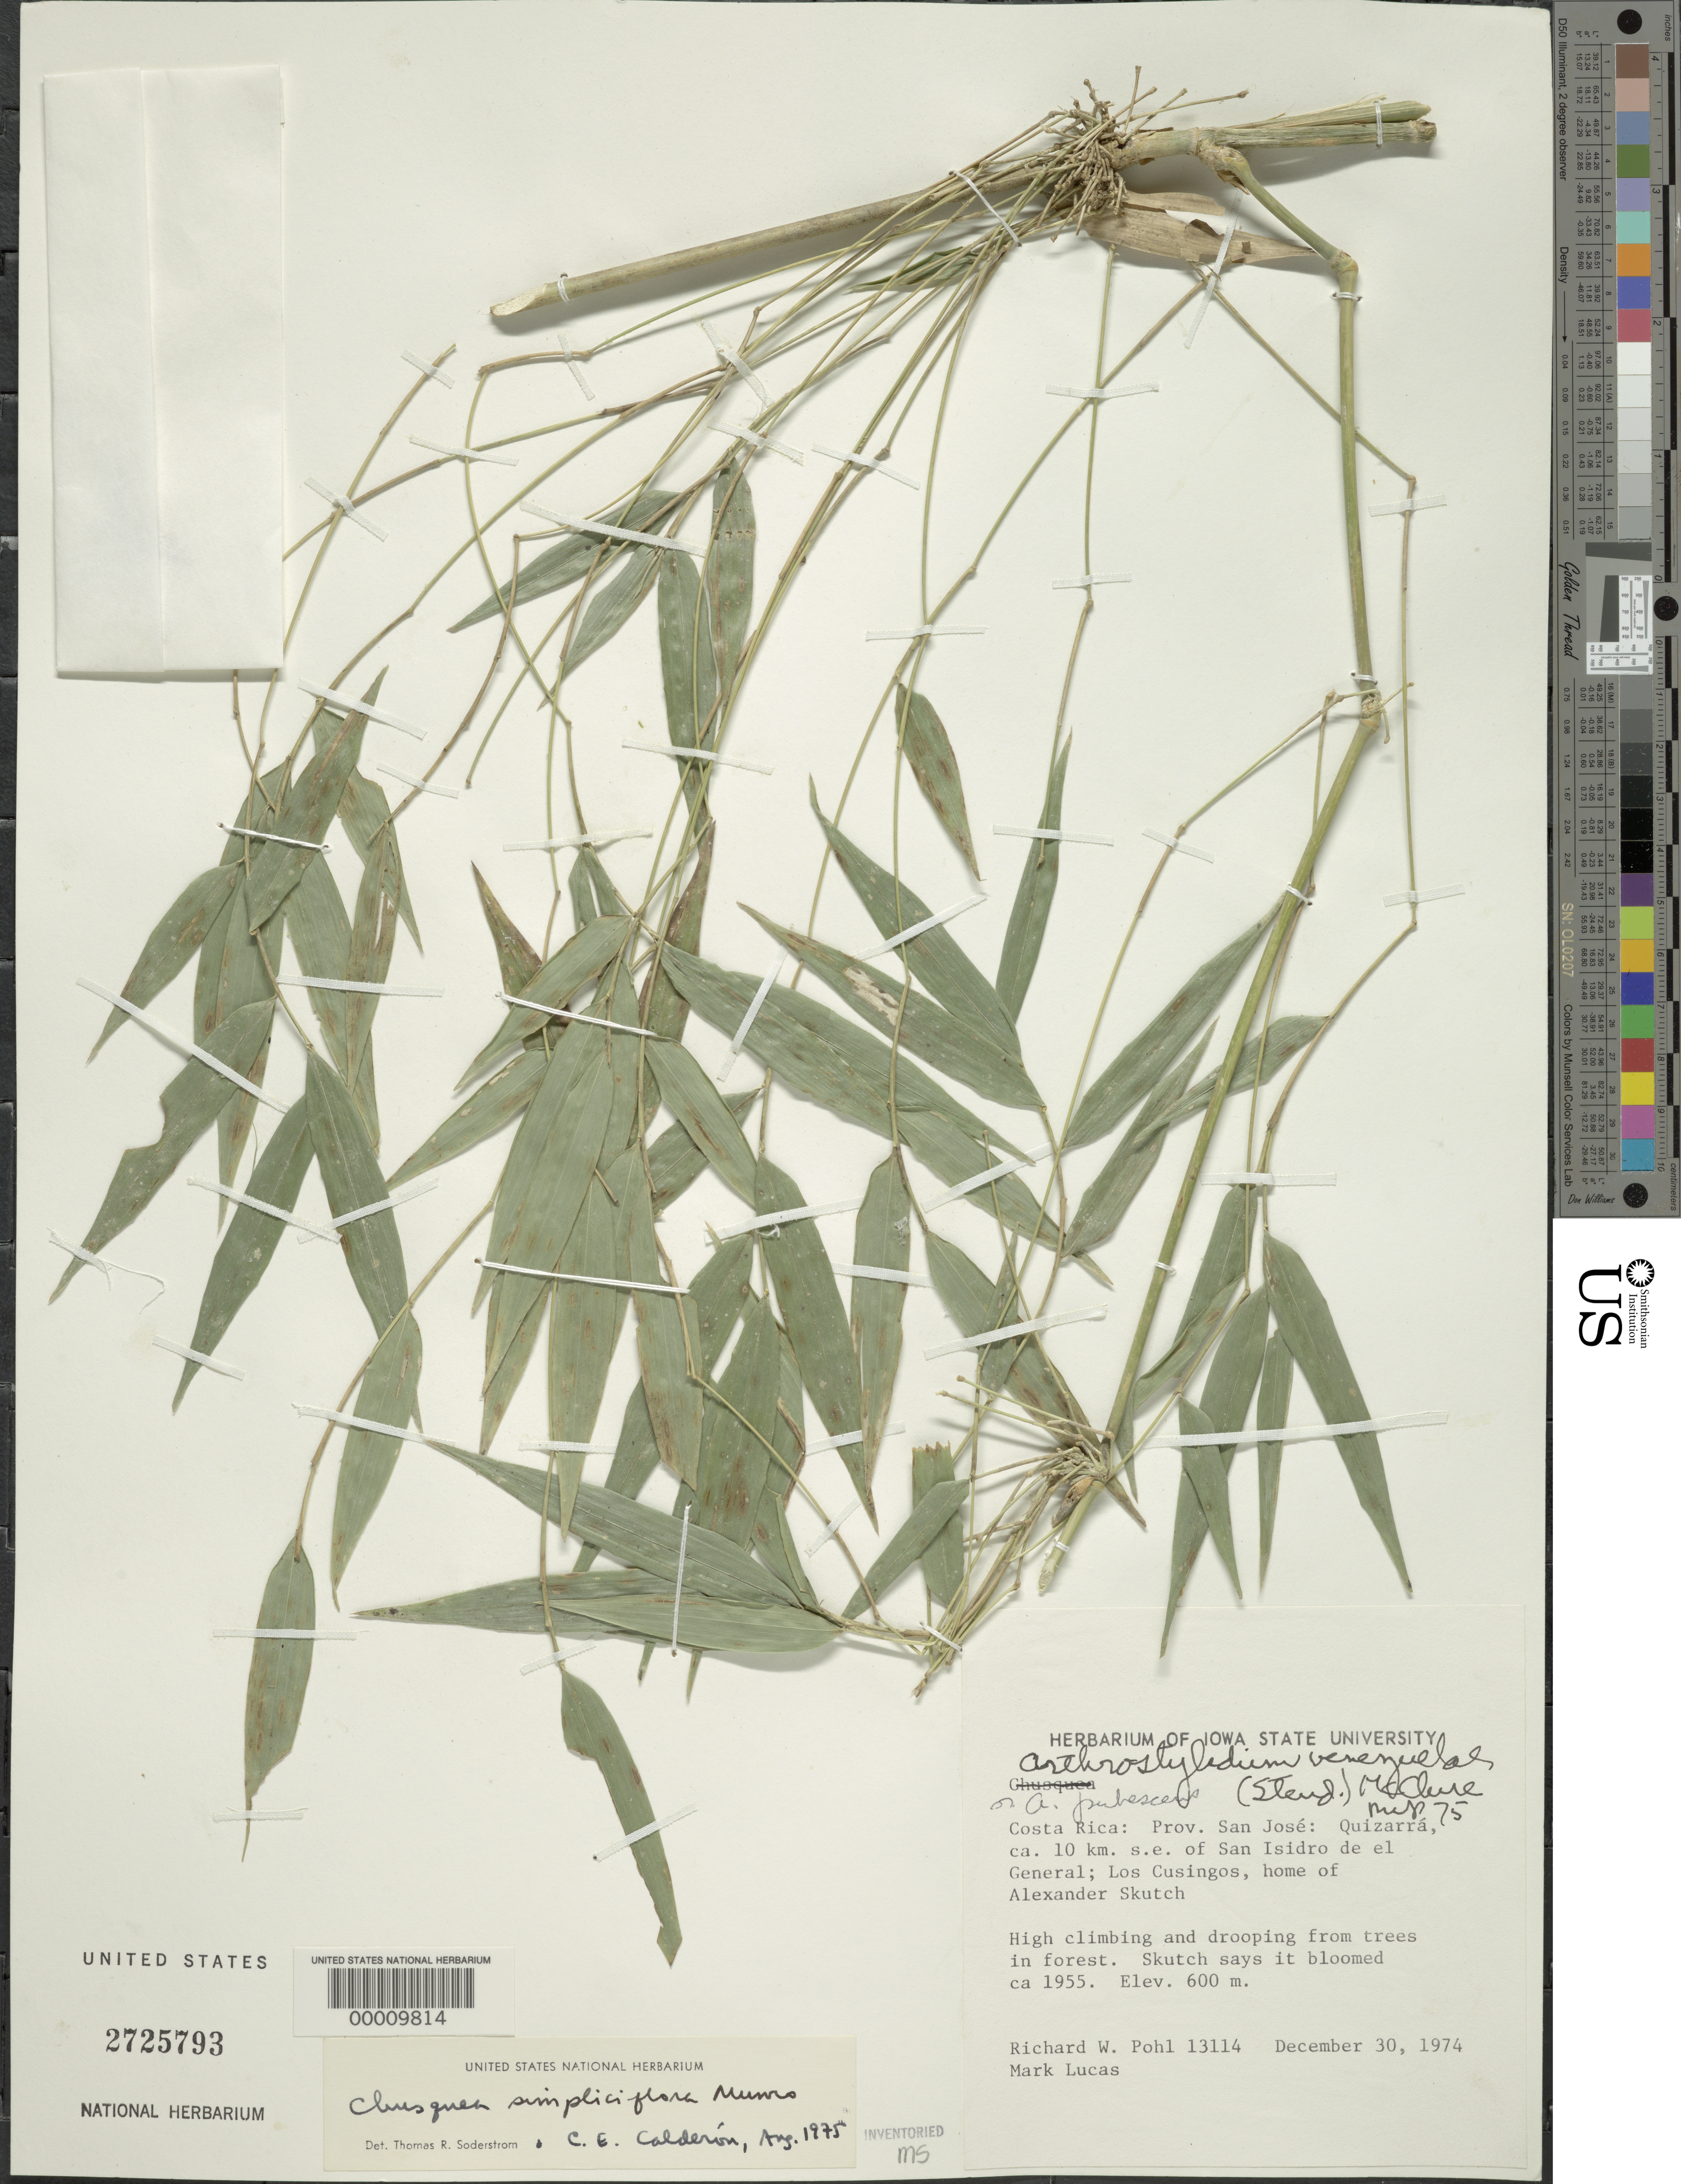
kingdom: Plantae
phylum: Tracheophyta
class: Liliopsida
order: Poales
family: Poaceae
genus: Chusquea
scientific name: Chusquea simpliciflora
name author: Munro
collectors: R. W. Pohl & M. Lucas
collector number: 13114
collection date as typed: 30 Dec 1974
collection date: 1974-12-30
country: Costa Rica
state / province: San José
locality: Quizarra, san isidro de el general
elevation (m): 600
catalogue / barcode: US 2725793